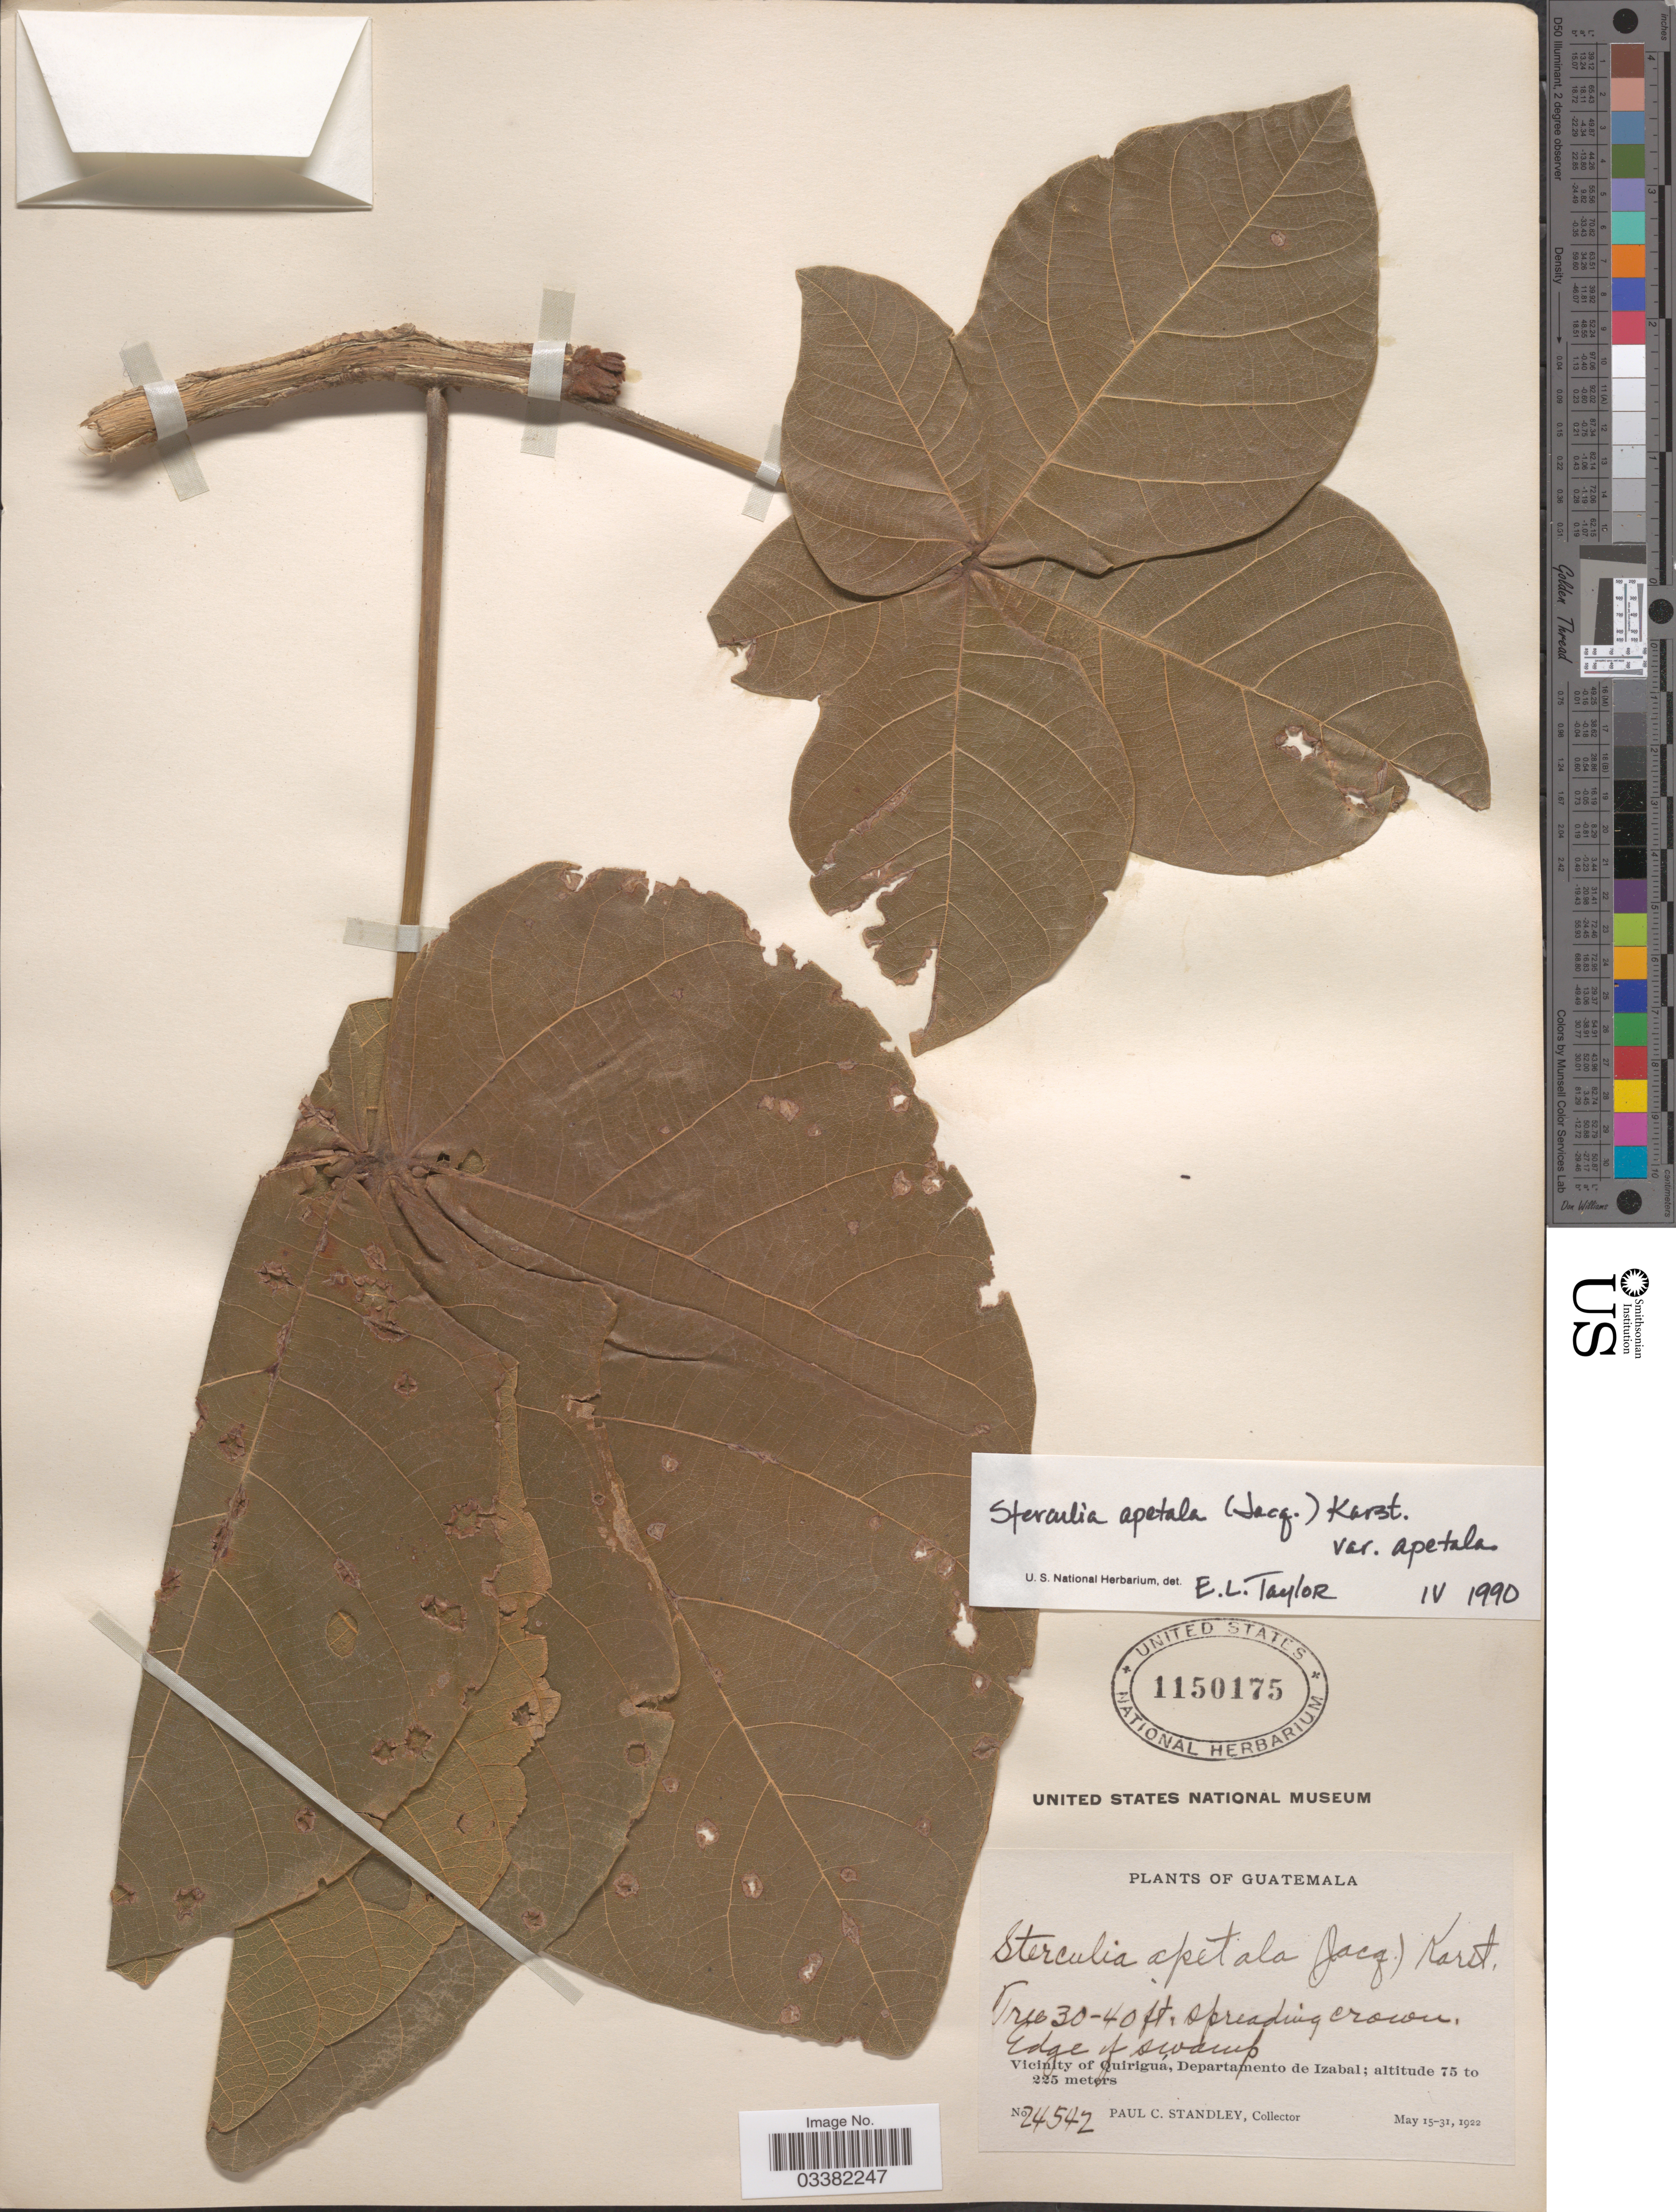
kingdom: Plantae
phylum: Tracheophyta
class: Magnoliopsida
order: Malvales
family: Malvaceae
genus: Sterculia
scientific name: Sterculia apetala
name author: (Jacq.) H. Karst.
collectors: P. C. Standley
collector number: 24542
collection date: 1922-05-15/1922-05-31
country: Guatemala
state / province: Izabal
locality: Vicinity of Quirigua, Departamento de Izabal.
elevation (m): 75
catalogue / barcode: US 1150175